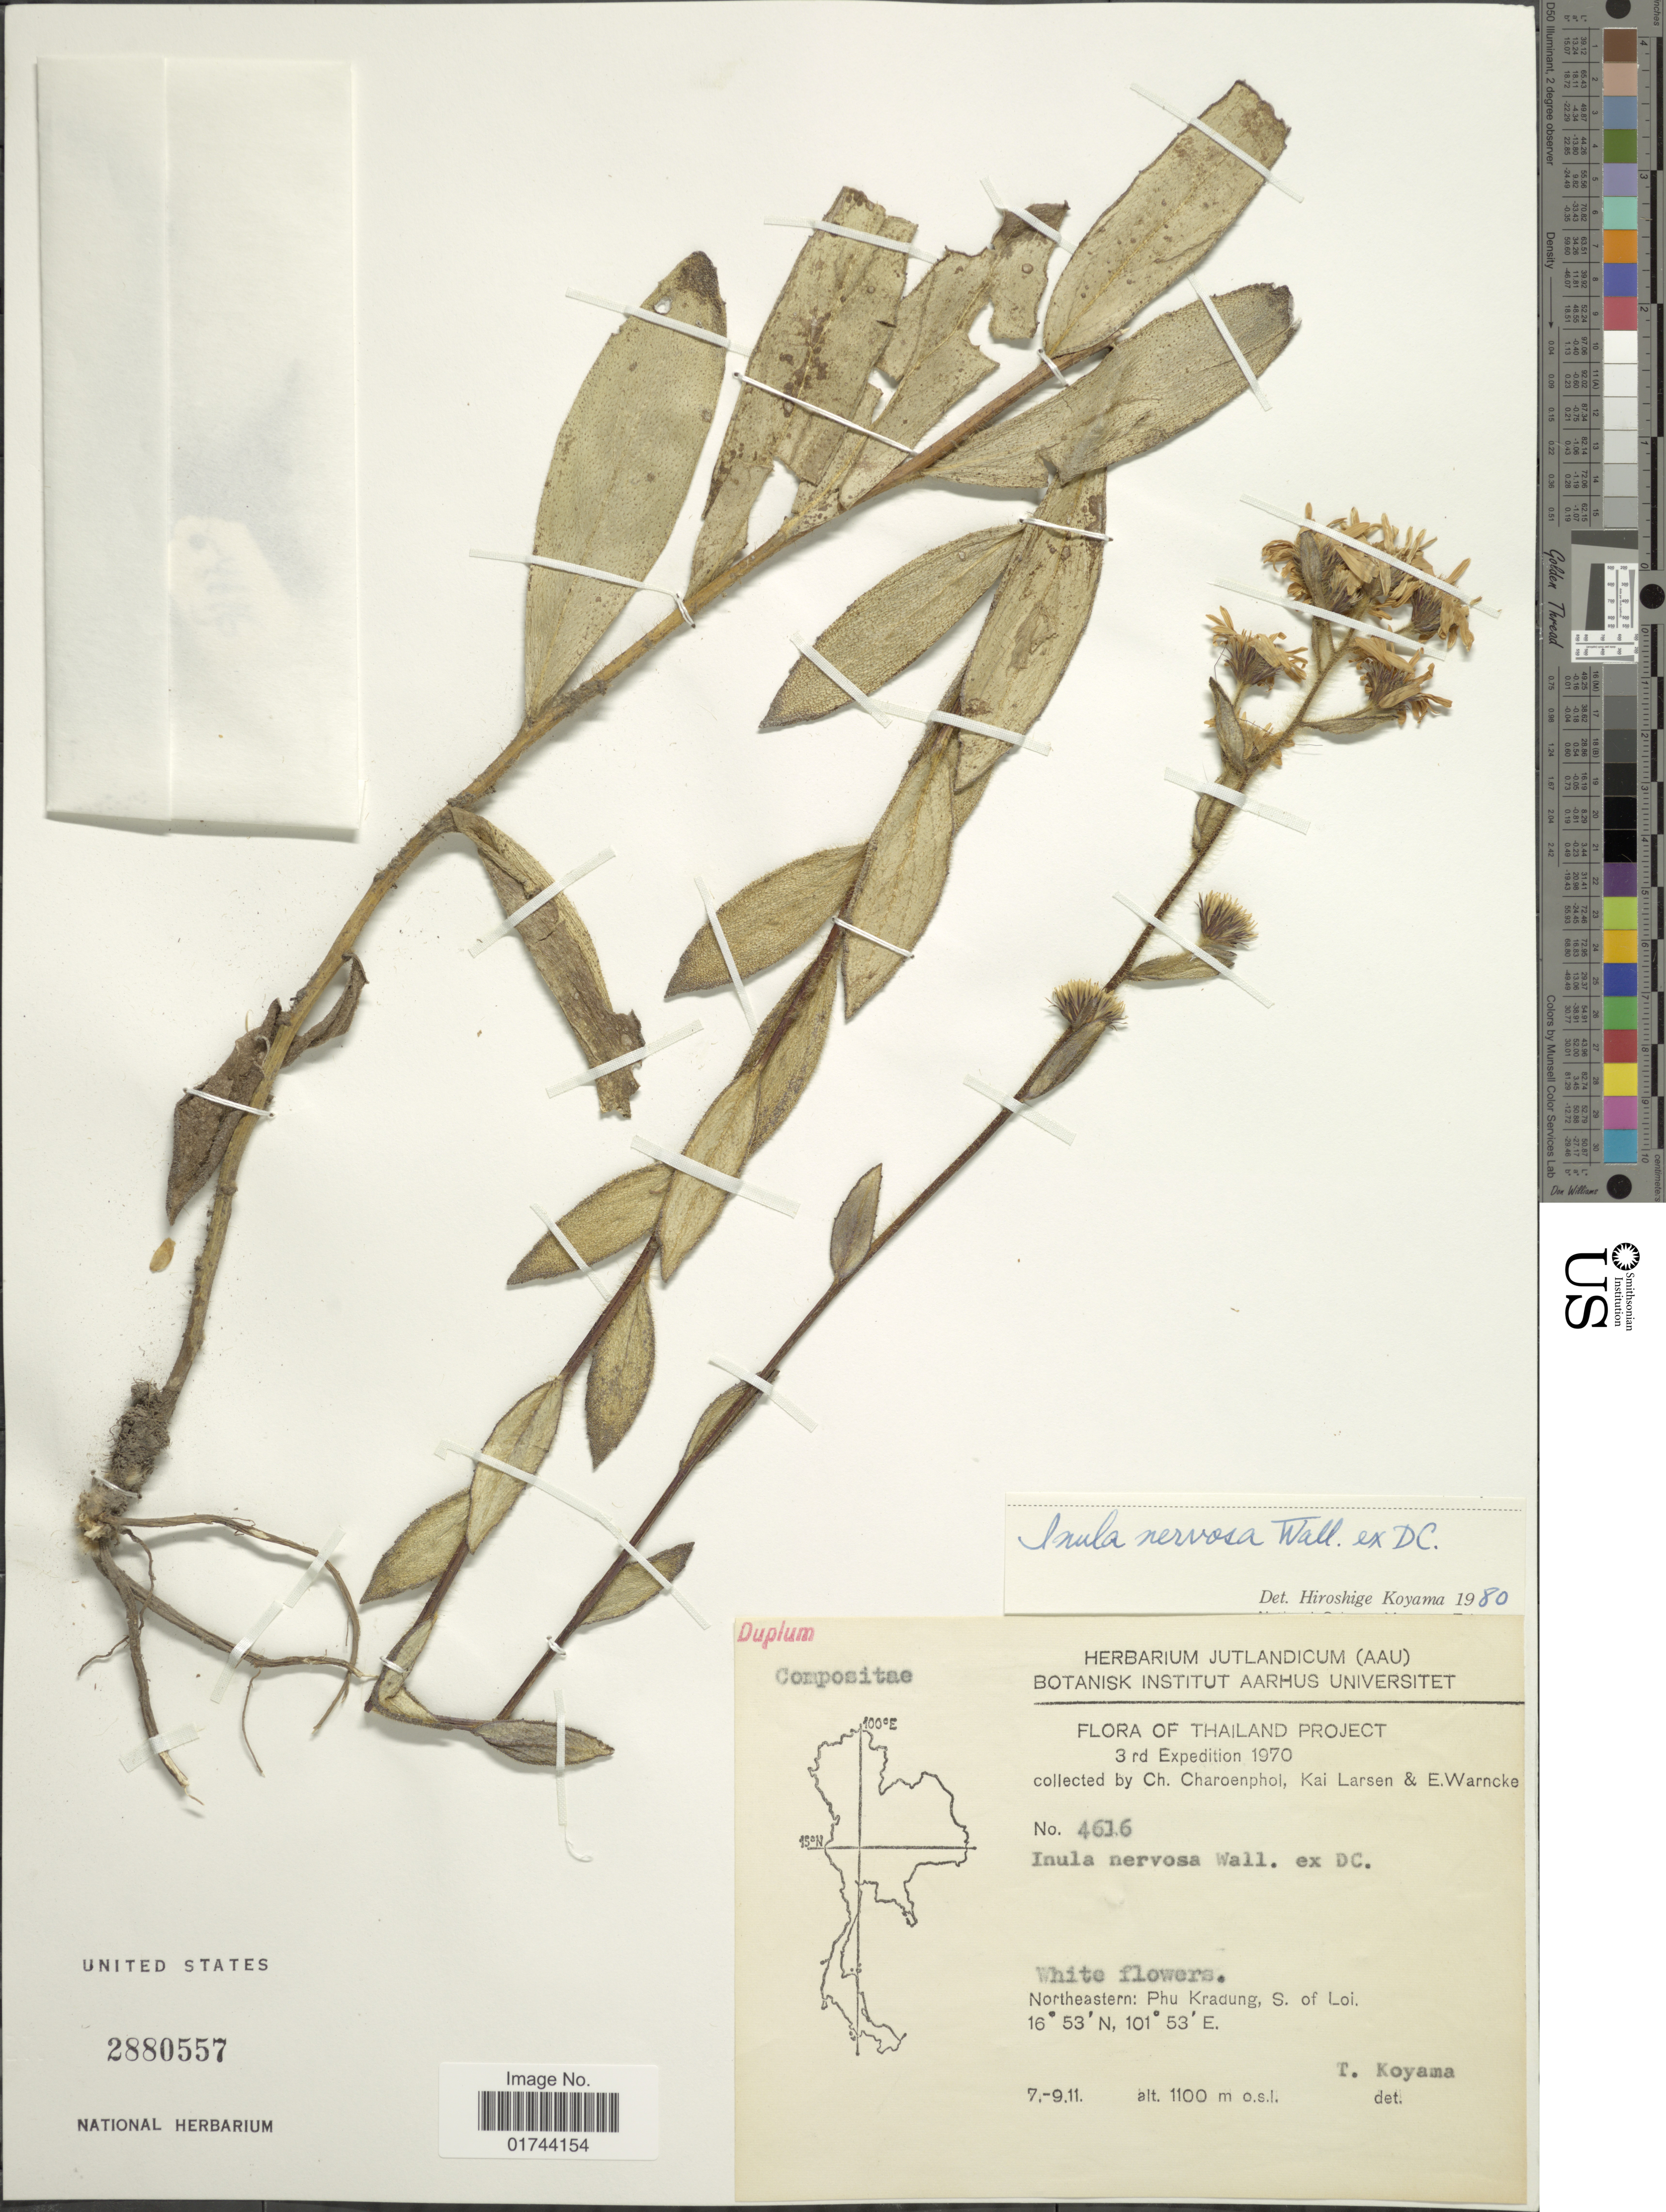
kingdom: Plantae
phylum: Tracheophyta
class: Magnoliopsida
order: Asterales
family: Asteraceae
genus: Inula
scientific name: Inula nervosa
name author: Wall. ex DC.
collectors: C. Charoenphol, K. Larsen & E. Warncke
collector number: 4616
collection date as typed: Transcribed d/m/y: /7/11 to /9/11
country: Thailand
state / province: Loei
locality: Northeastern: Phu Kradung, S. of Loi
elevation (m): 1100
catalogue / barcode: US 2880557